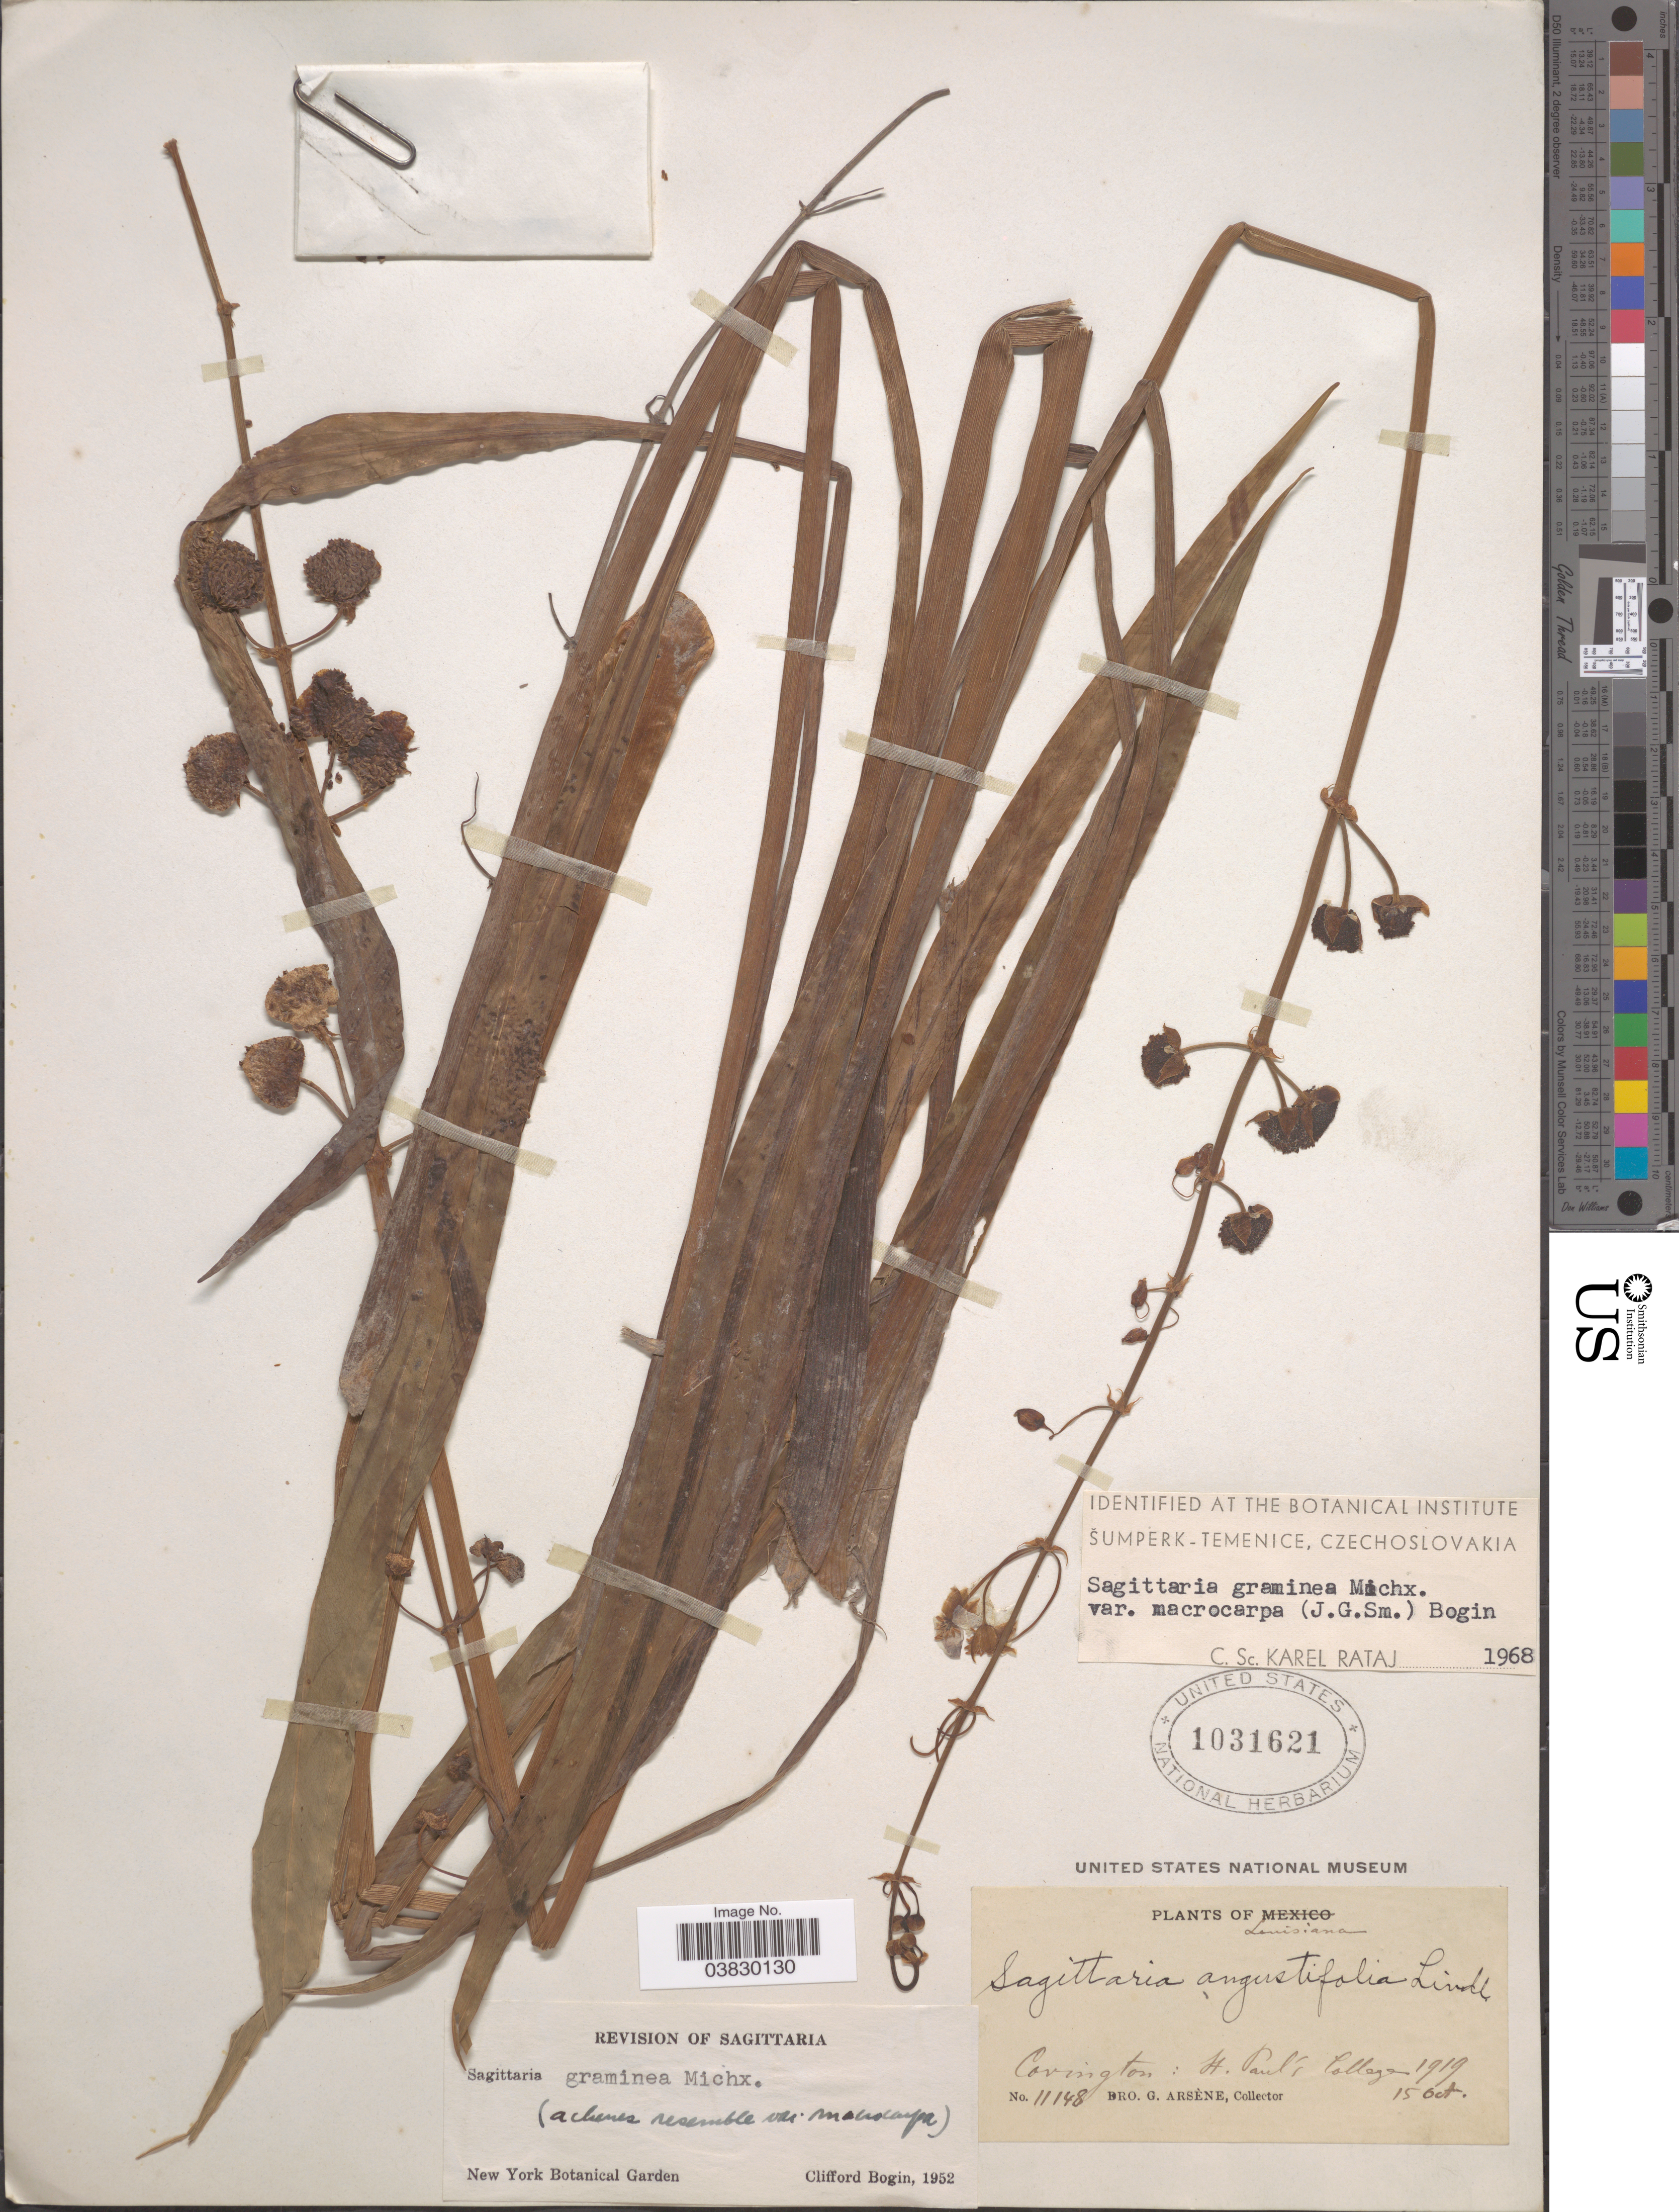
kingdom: Plantae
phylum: Tracheophyta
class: Liliopsida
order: Alismatales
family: Alismataceae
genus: Sagittaria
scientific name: Sagittaria graminea var. macrocarpa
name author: (J.G. Sm.) Bogin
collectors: Bro. G. Arsène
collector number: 11148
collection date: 1919-10-15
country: United States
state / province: Louisiana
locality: Covington: St. Paul's College.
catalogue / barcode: US 1031621